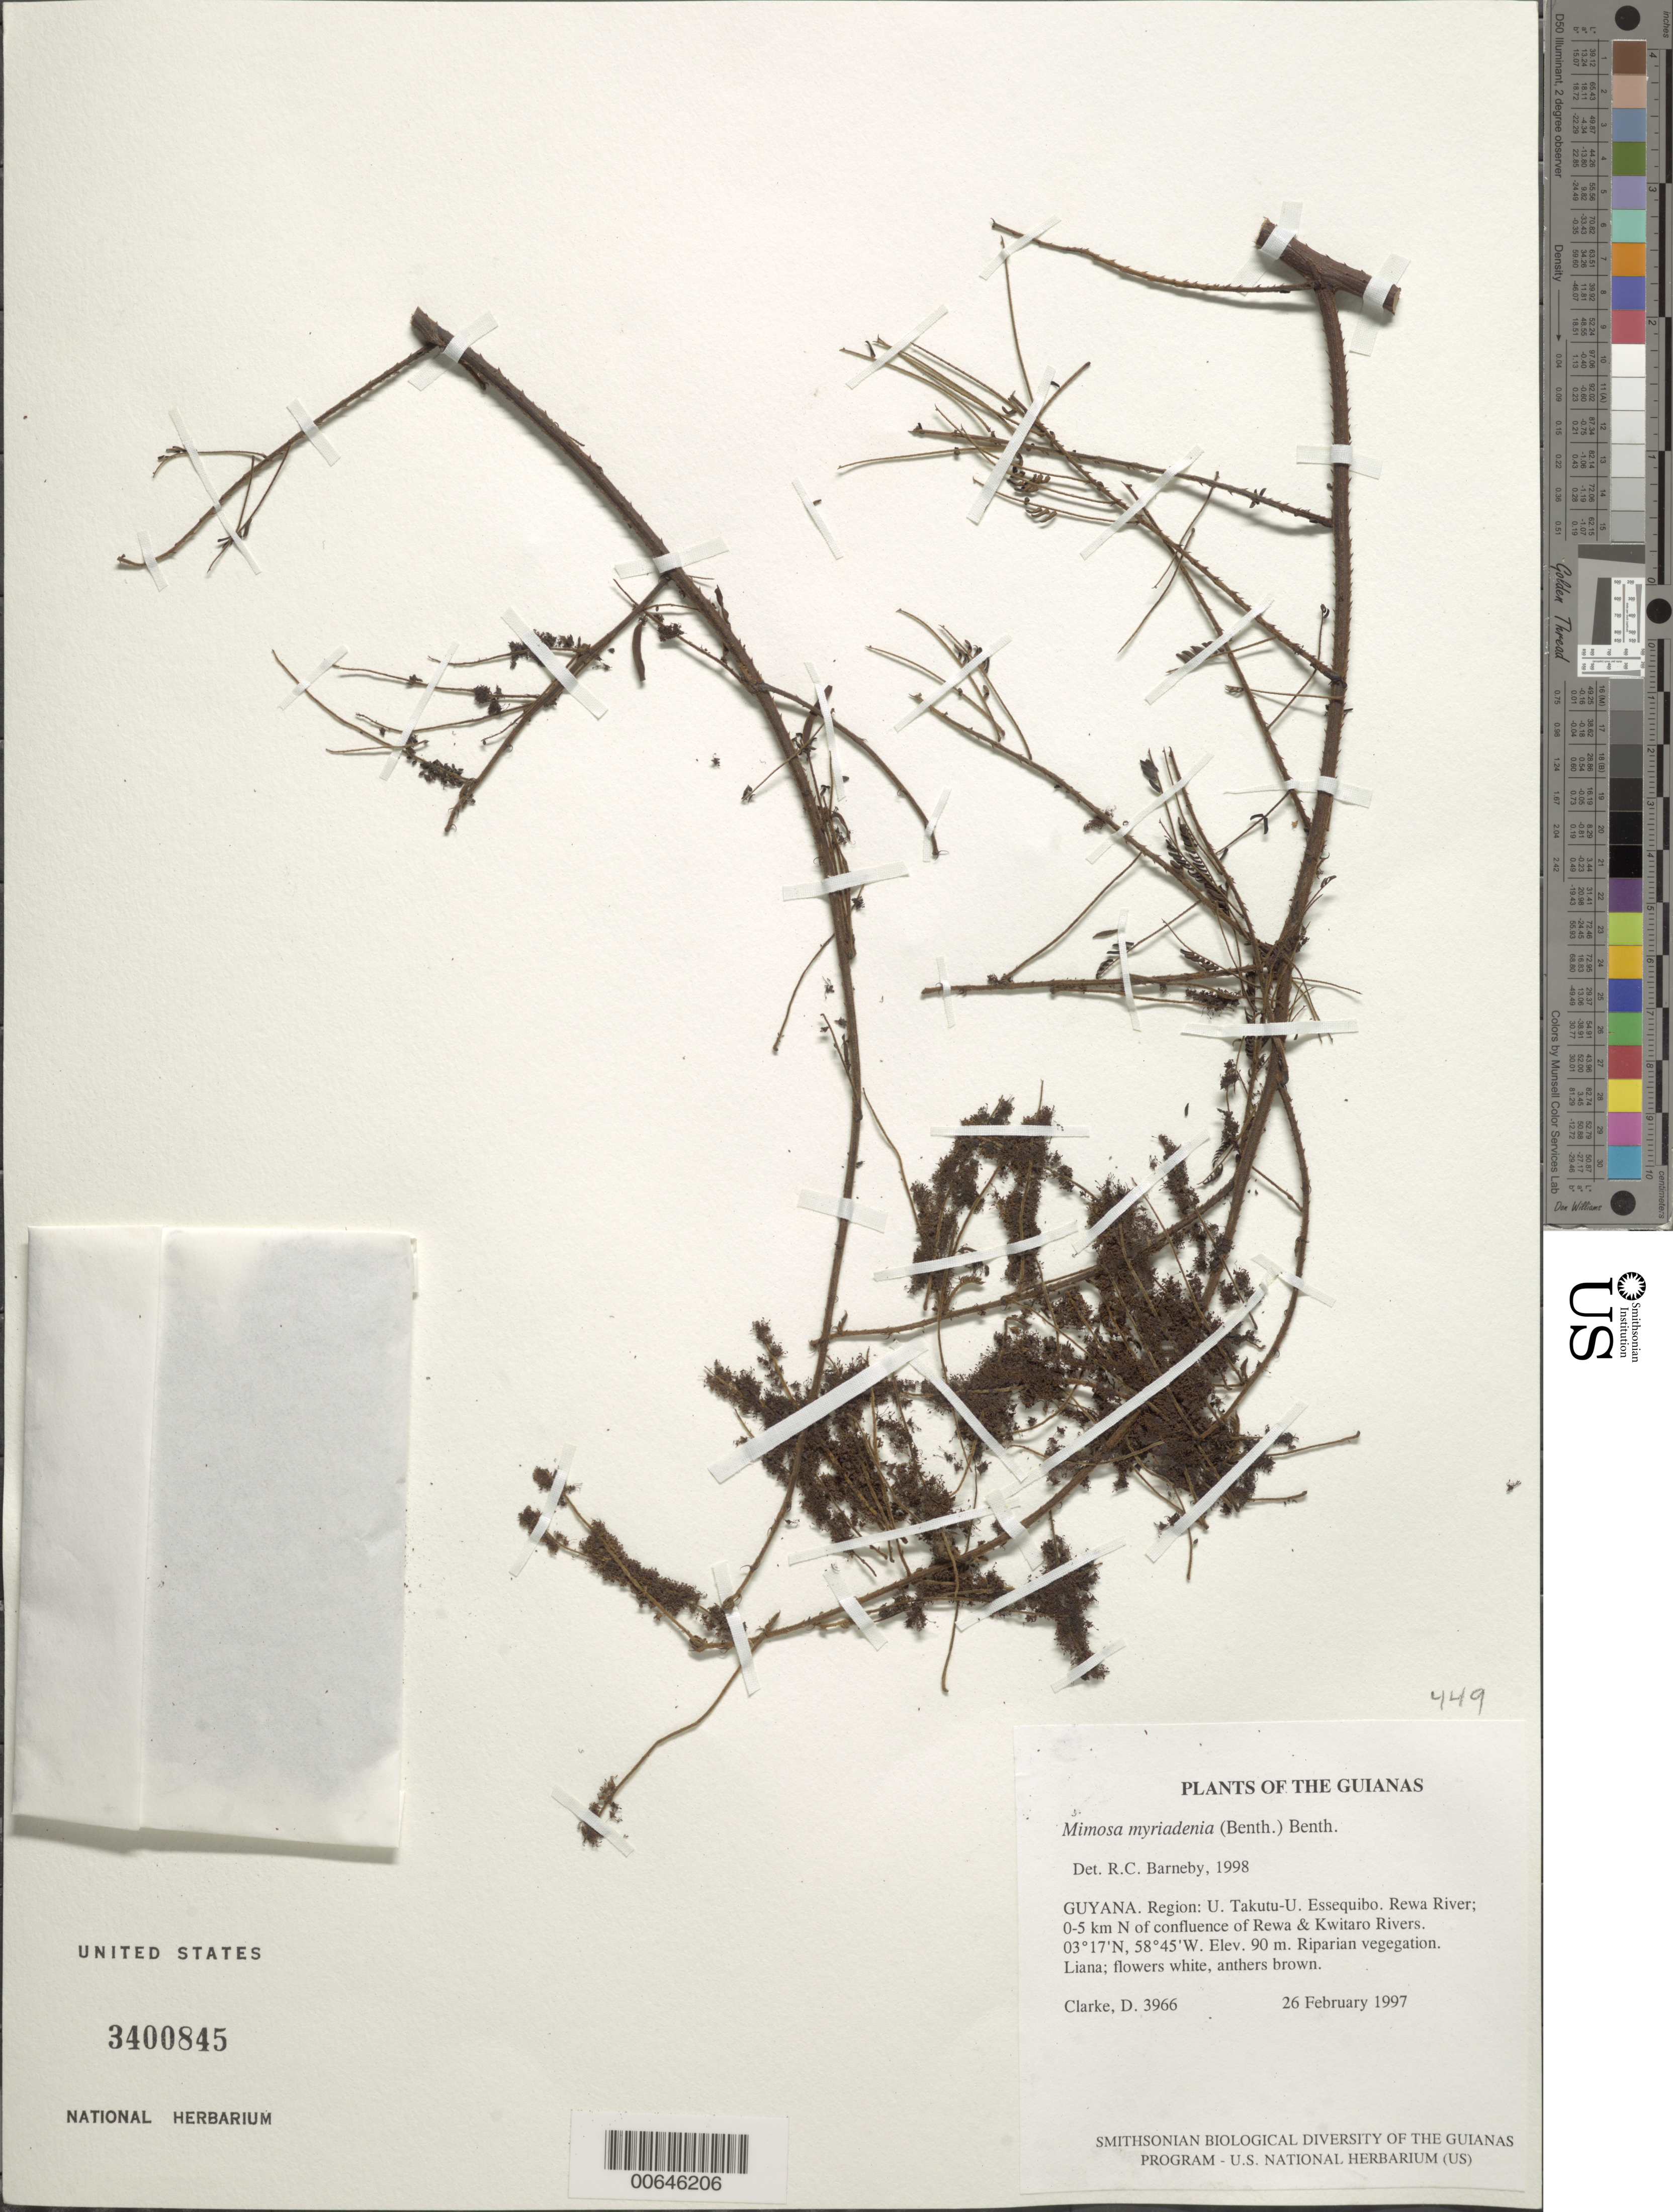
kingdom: Plantae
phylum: Tracheophyta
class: Magnoliopsida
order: Fabales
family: Fabaceae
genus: Mimosa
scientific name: Mimosa myriadenia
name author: Benth.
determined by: Barneby, Rupert C., (NY)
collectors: H. D. Clarke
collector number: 3966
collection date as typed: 26 February 1997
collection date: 1997-02-26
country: Guyana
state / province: U. Takutu-U. Essequibo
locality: Rewa River; 0-5 km N of confluence of Rewa & Kwitaro Rivers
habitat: Riparian vegetation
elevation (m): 90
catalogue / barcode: US 3400845